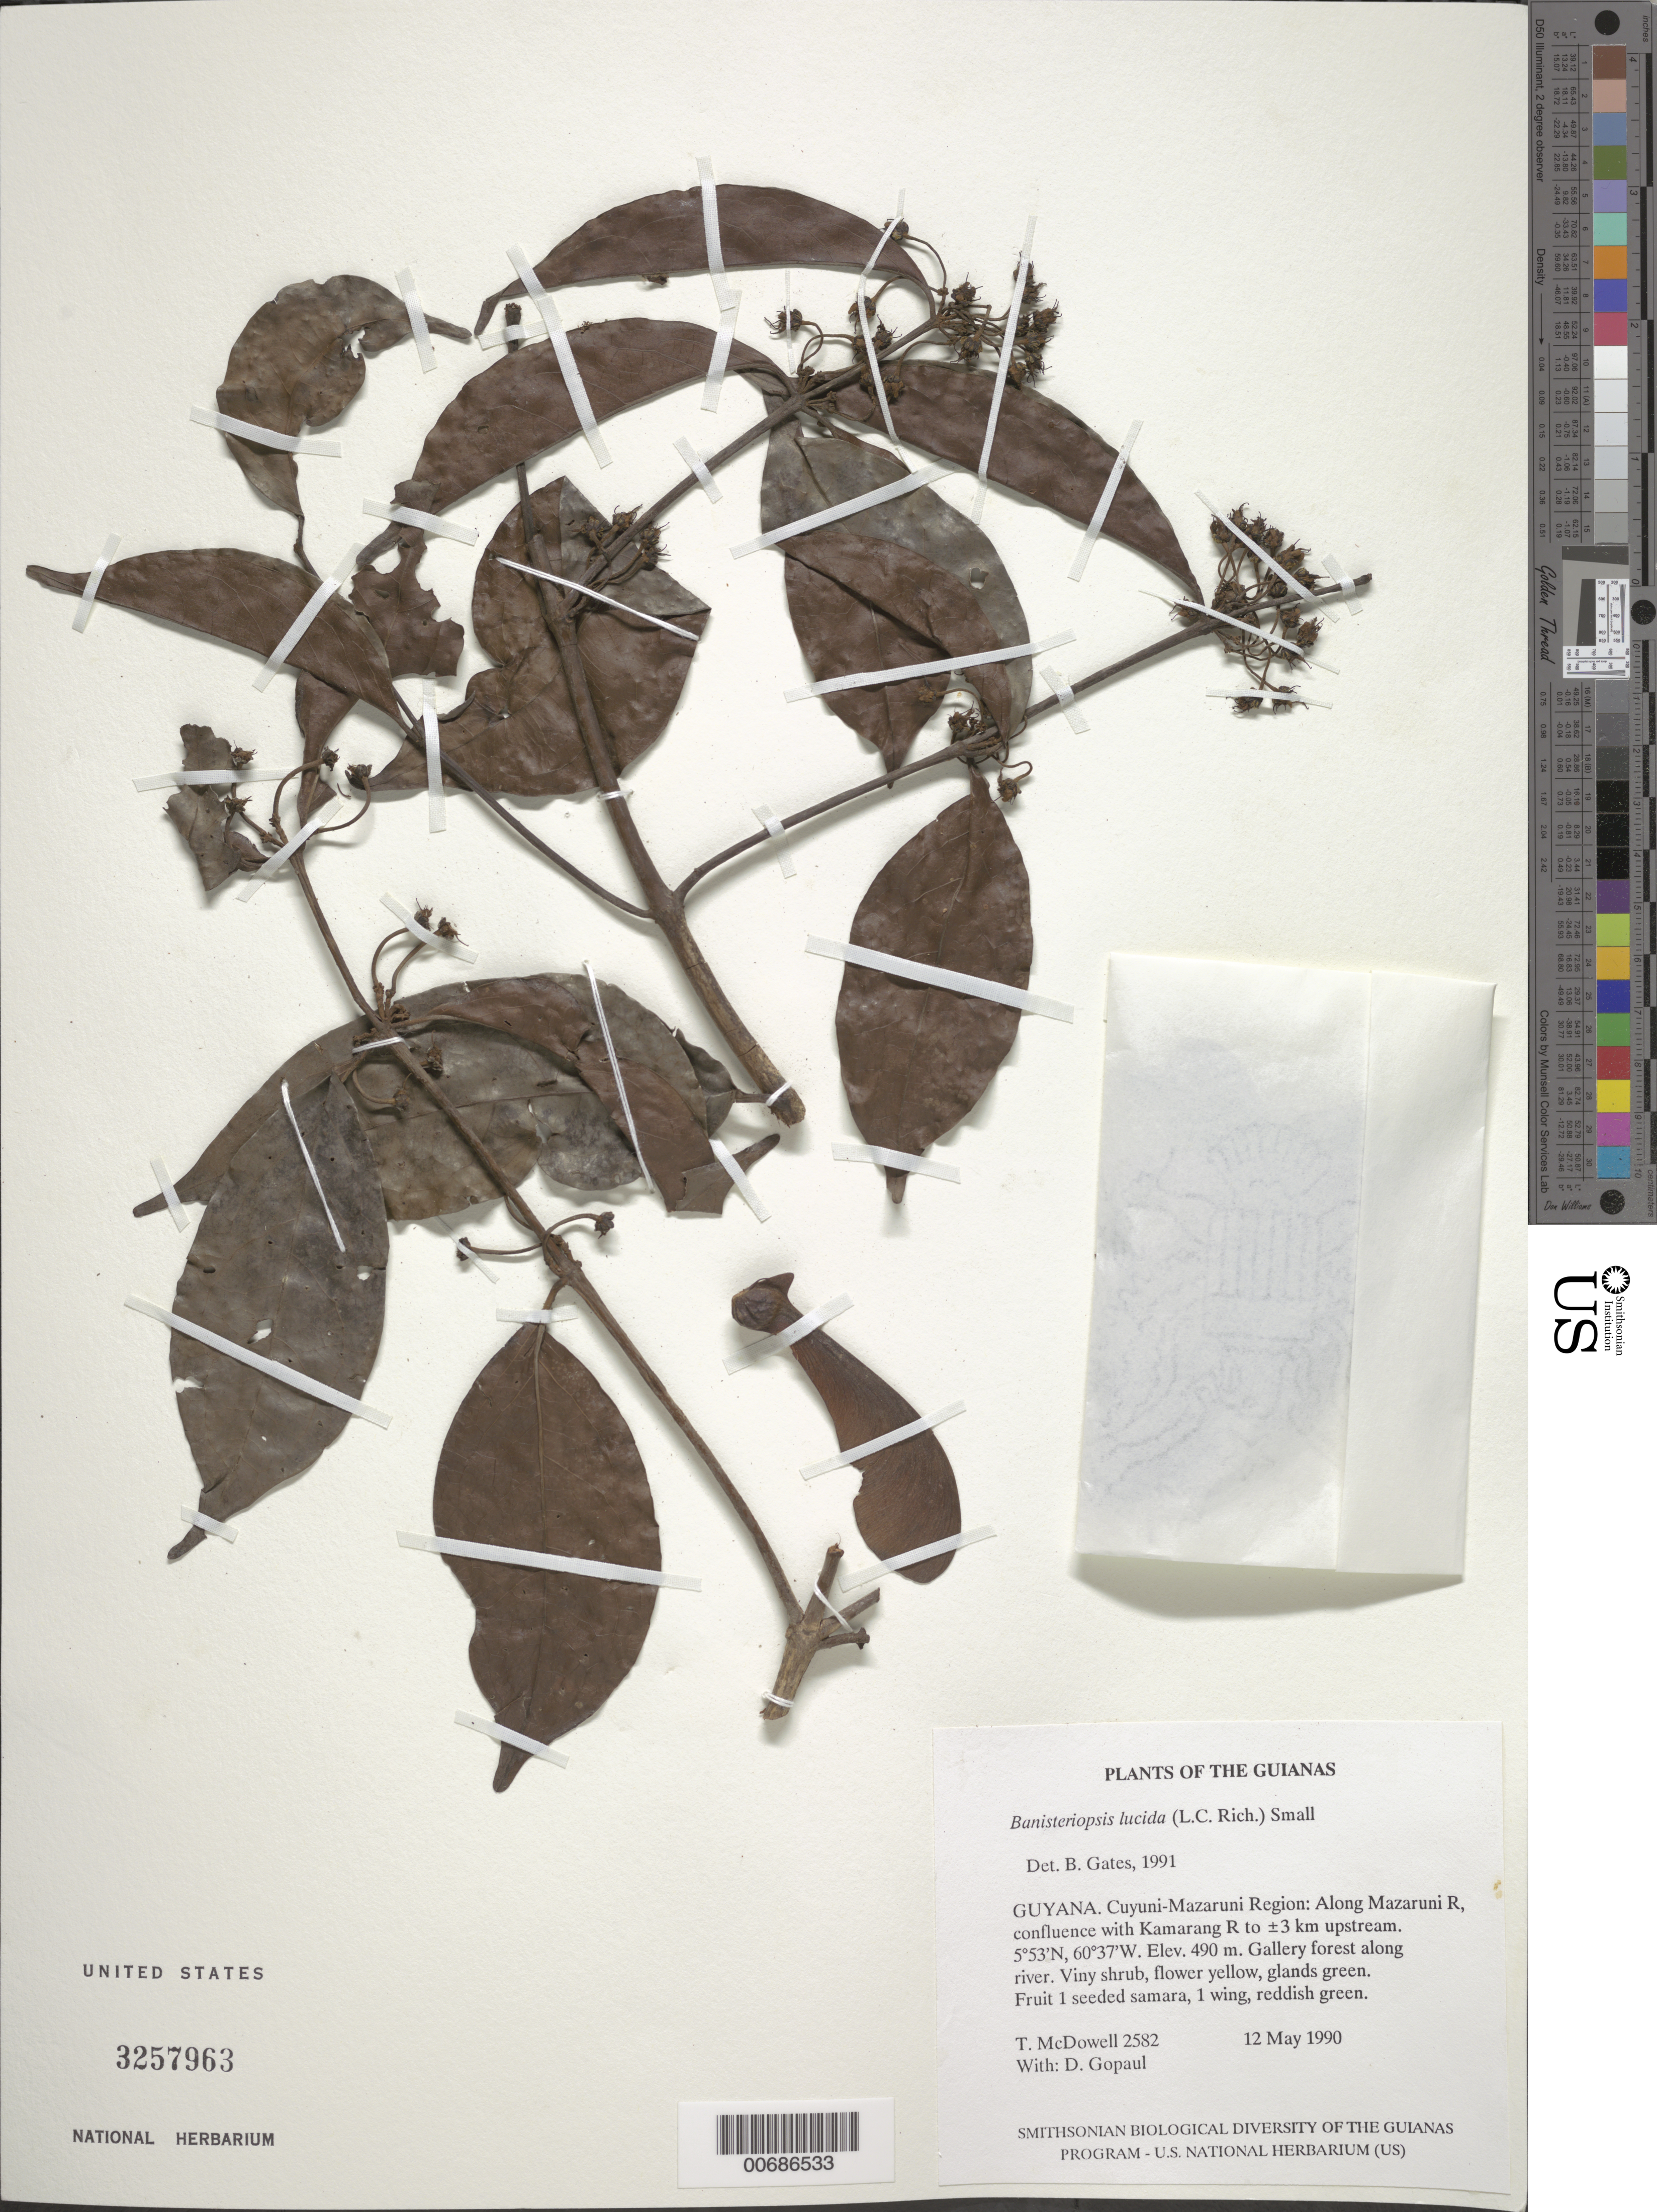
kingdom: Plantae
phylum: Tracheophyta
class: Magnoliopsida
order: Malpighiales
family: Malpighiaceae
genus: Banisteriopsis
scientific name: Banisteriopsis lucida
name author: (Rich.) Small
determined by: Gates, B.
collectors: T. McDowell & D. Gopaul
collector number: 2582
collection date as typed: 12 May 1990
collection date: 1990-05-12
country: Guyana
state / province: Cuyuni-Mazaruni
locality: Along Mazaruni R, confluence with Kamarang R to ±3 km upstream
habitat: Gallery forest along river, river very high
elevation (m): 490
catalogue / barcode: US 3257963